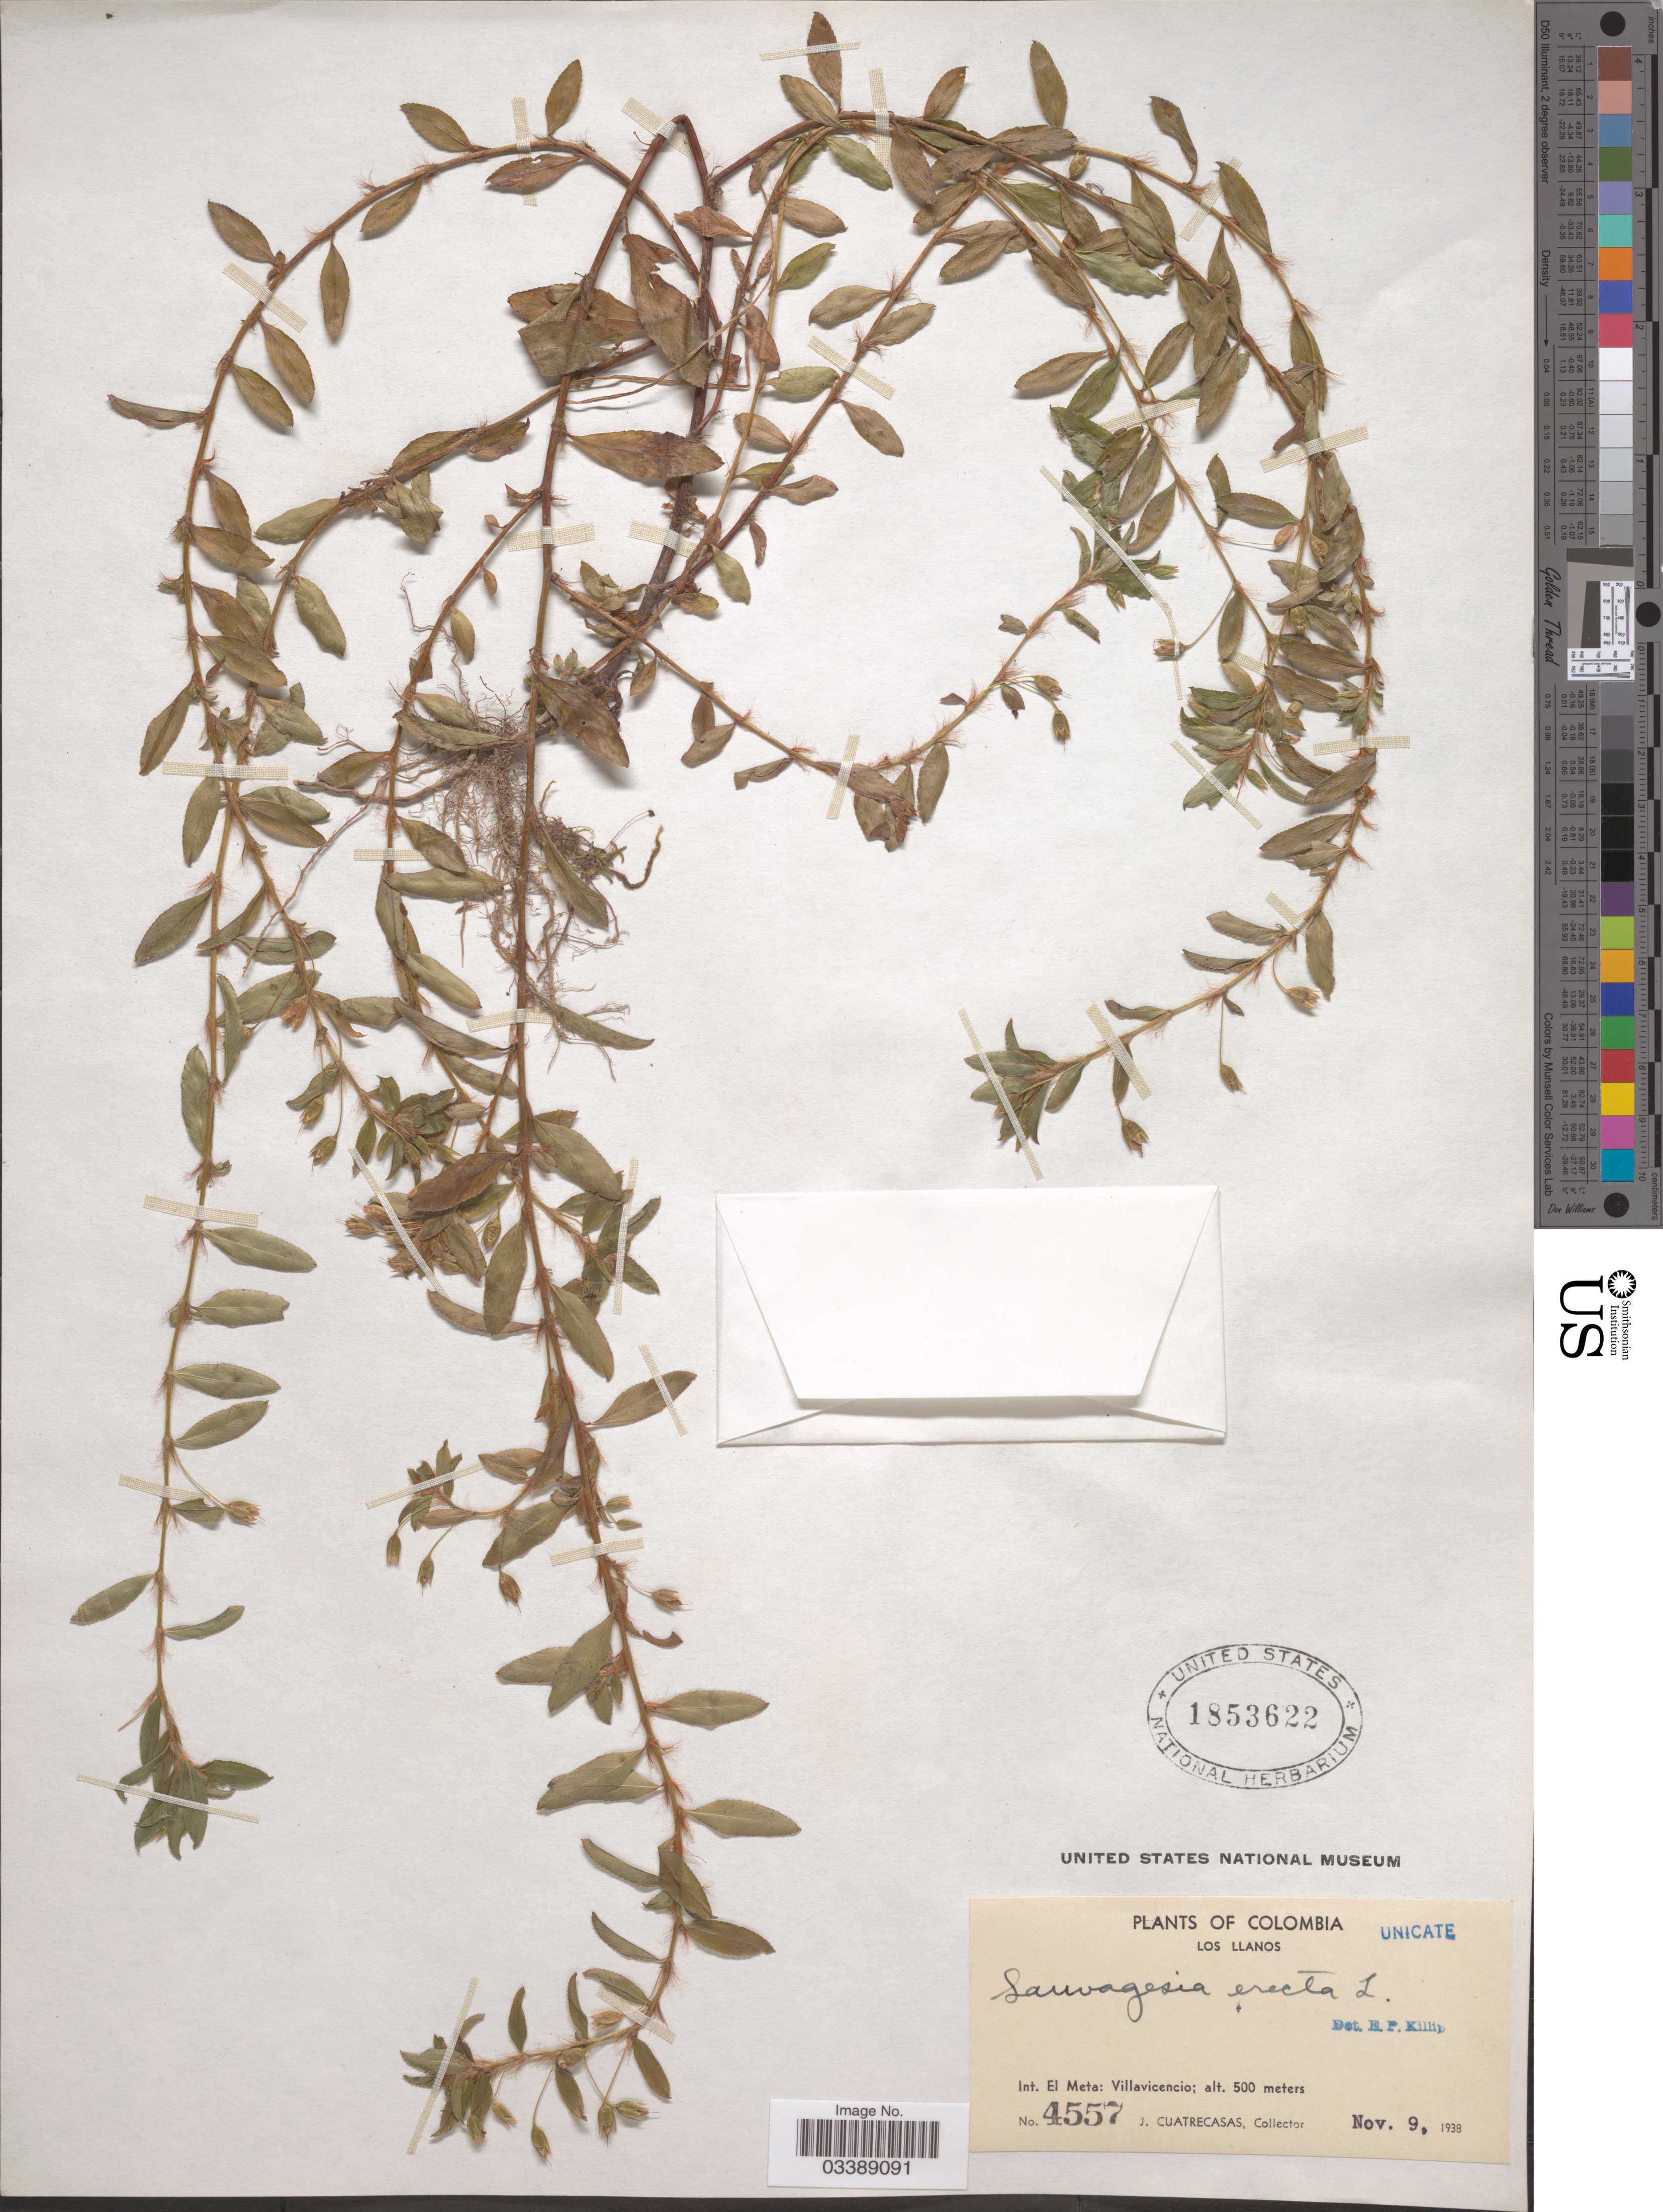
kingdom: Plantae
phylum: Tracheophyta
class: Magnoliopsida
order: Malpighiales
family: Ochnaceae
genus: Sauvagesia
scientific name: Sauvagesia erecta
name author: L.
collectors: J. Cuatrecasas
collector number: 4557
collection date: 1938-11-09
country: Colombia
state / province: Meta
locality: Los Llanos. Int. El Meta: Villavicencio.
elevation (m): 500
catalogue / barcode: US 1853622